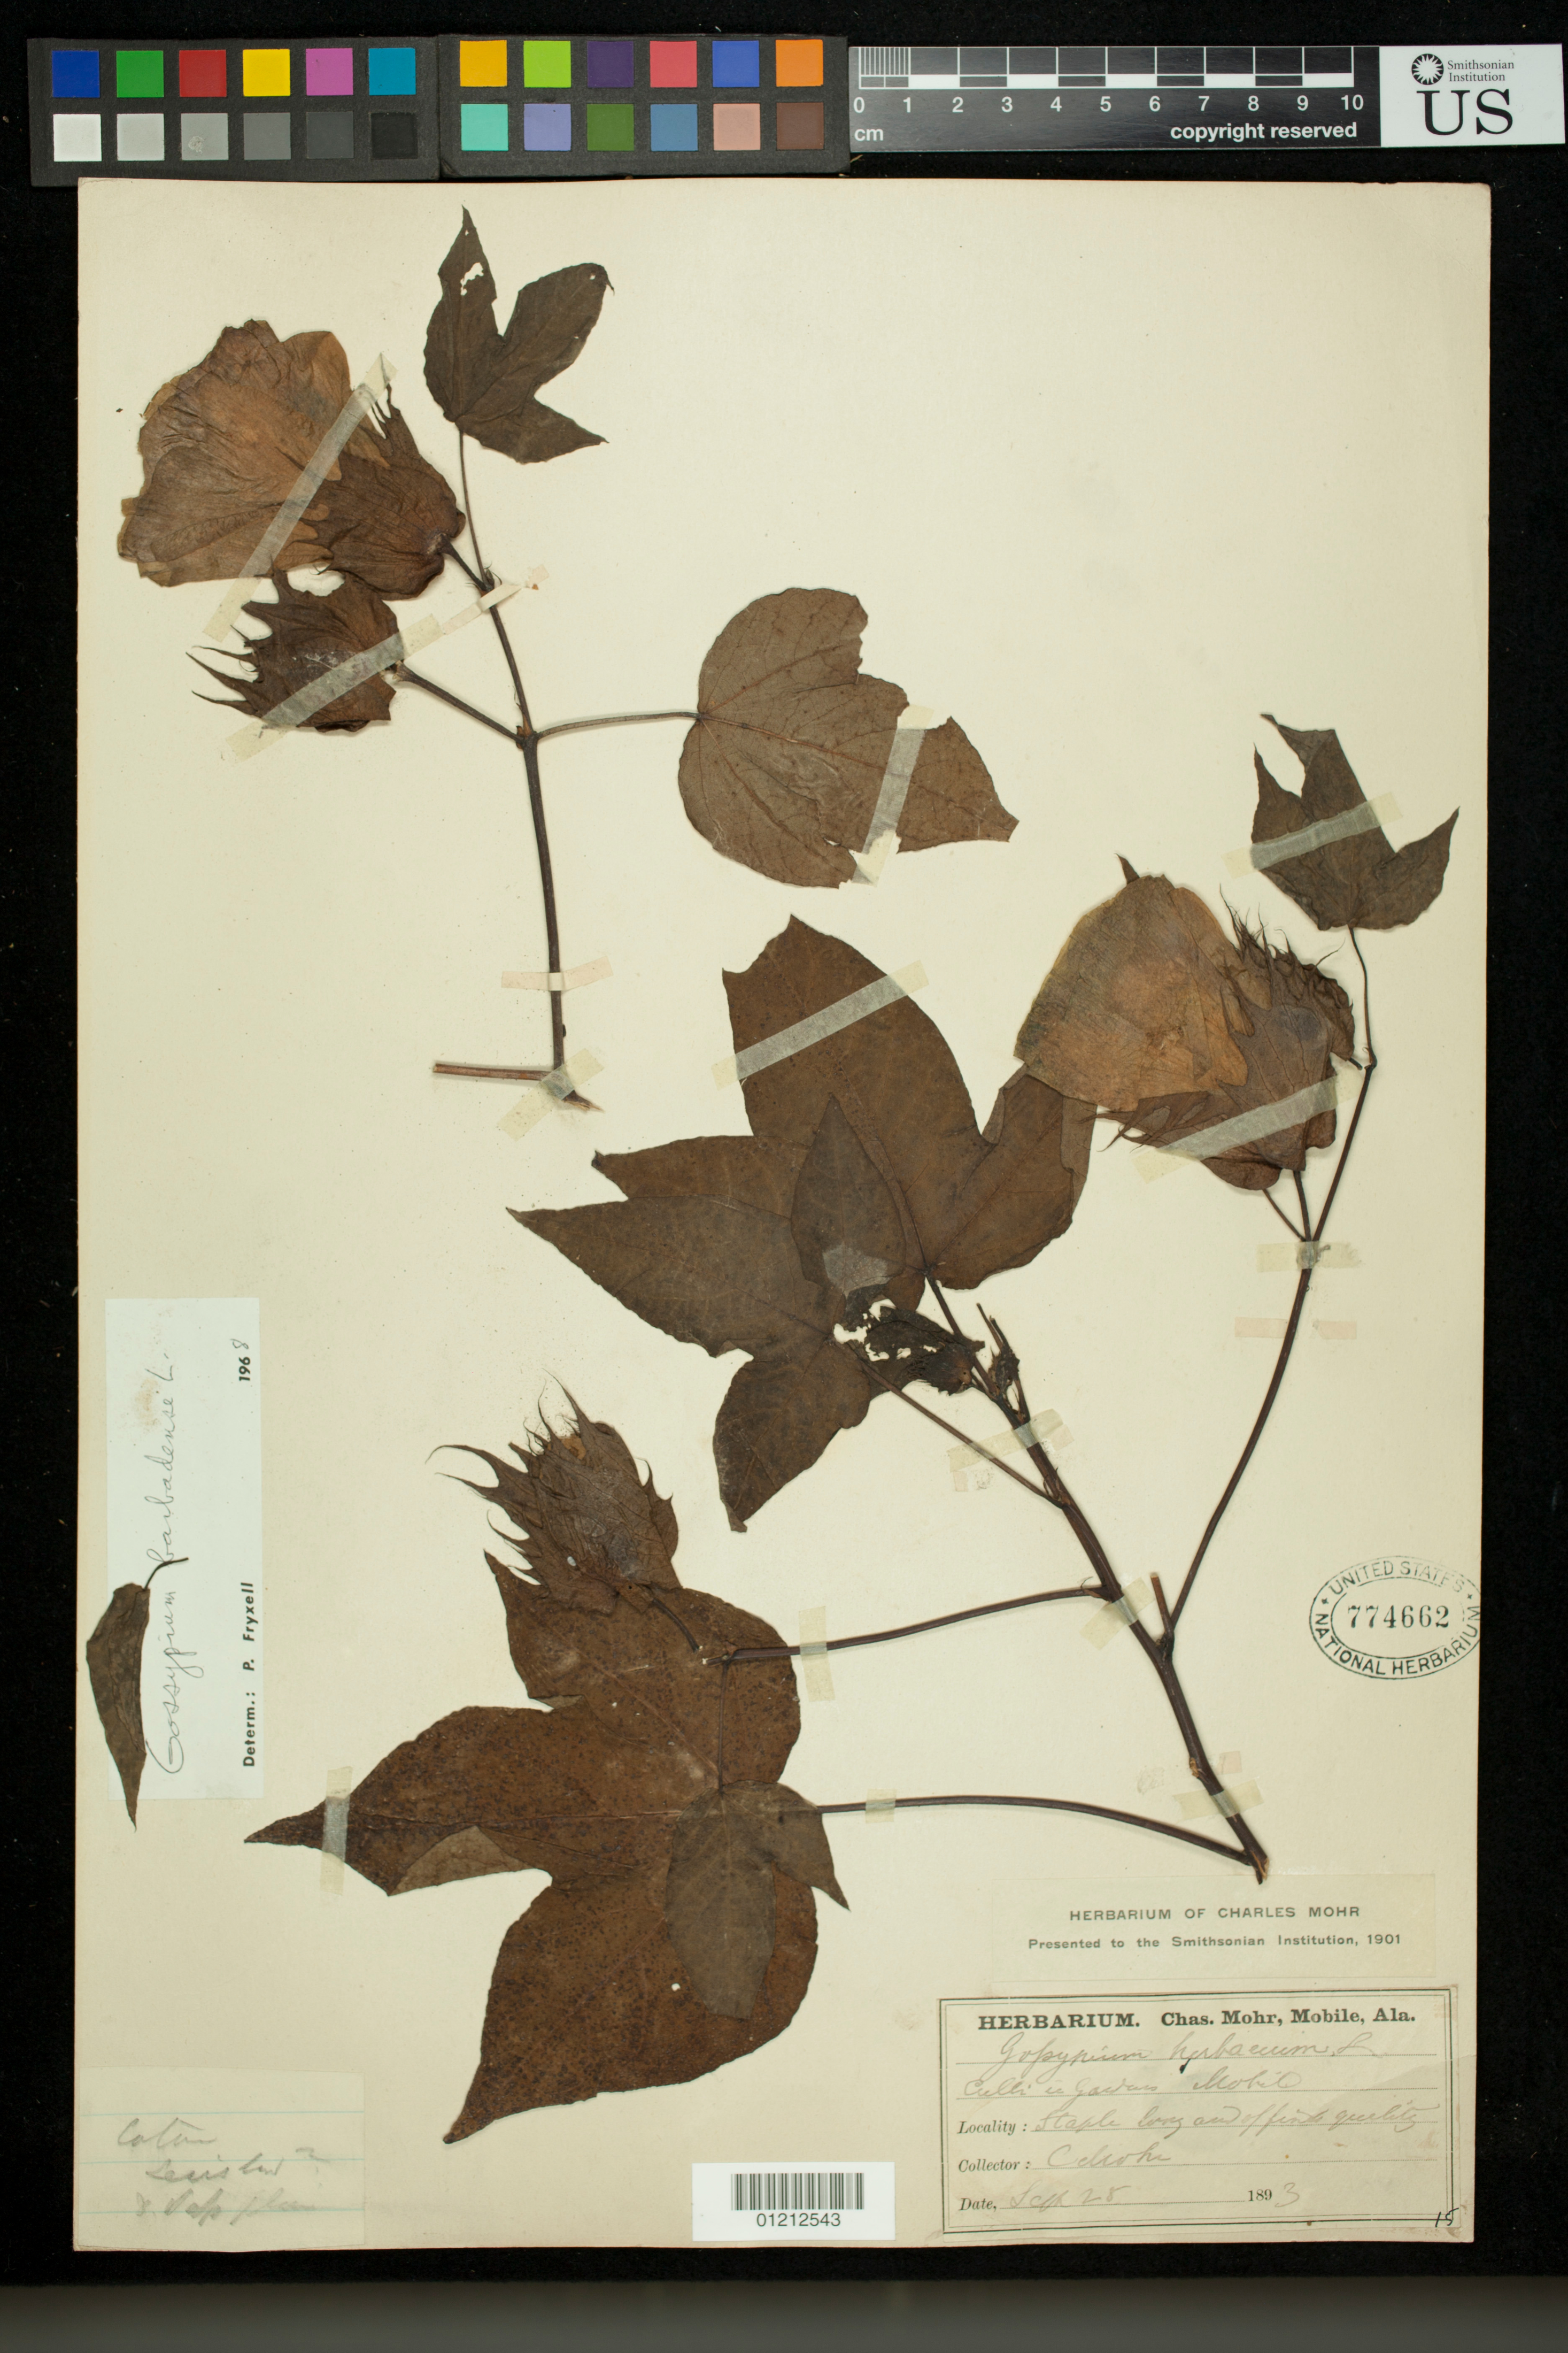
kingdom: Plantae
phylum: Tracheophyta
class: Magnoliopsida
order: Malvales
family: Malvaceae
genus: Gossypium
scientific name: Gossypium barbadense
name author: L.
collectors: C. T. Mohr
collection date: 1893-09-28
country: United States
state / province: Alabama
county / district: Mobile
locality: Cult. In gardens Mobile.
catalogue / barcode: US 774662